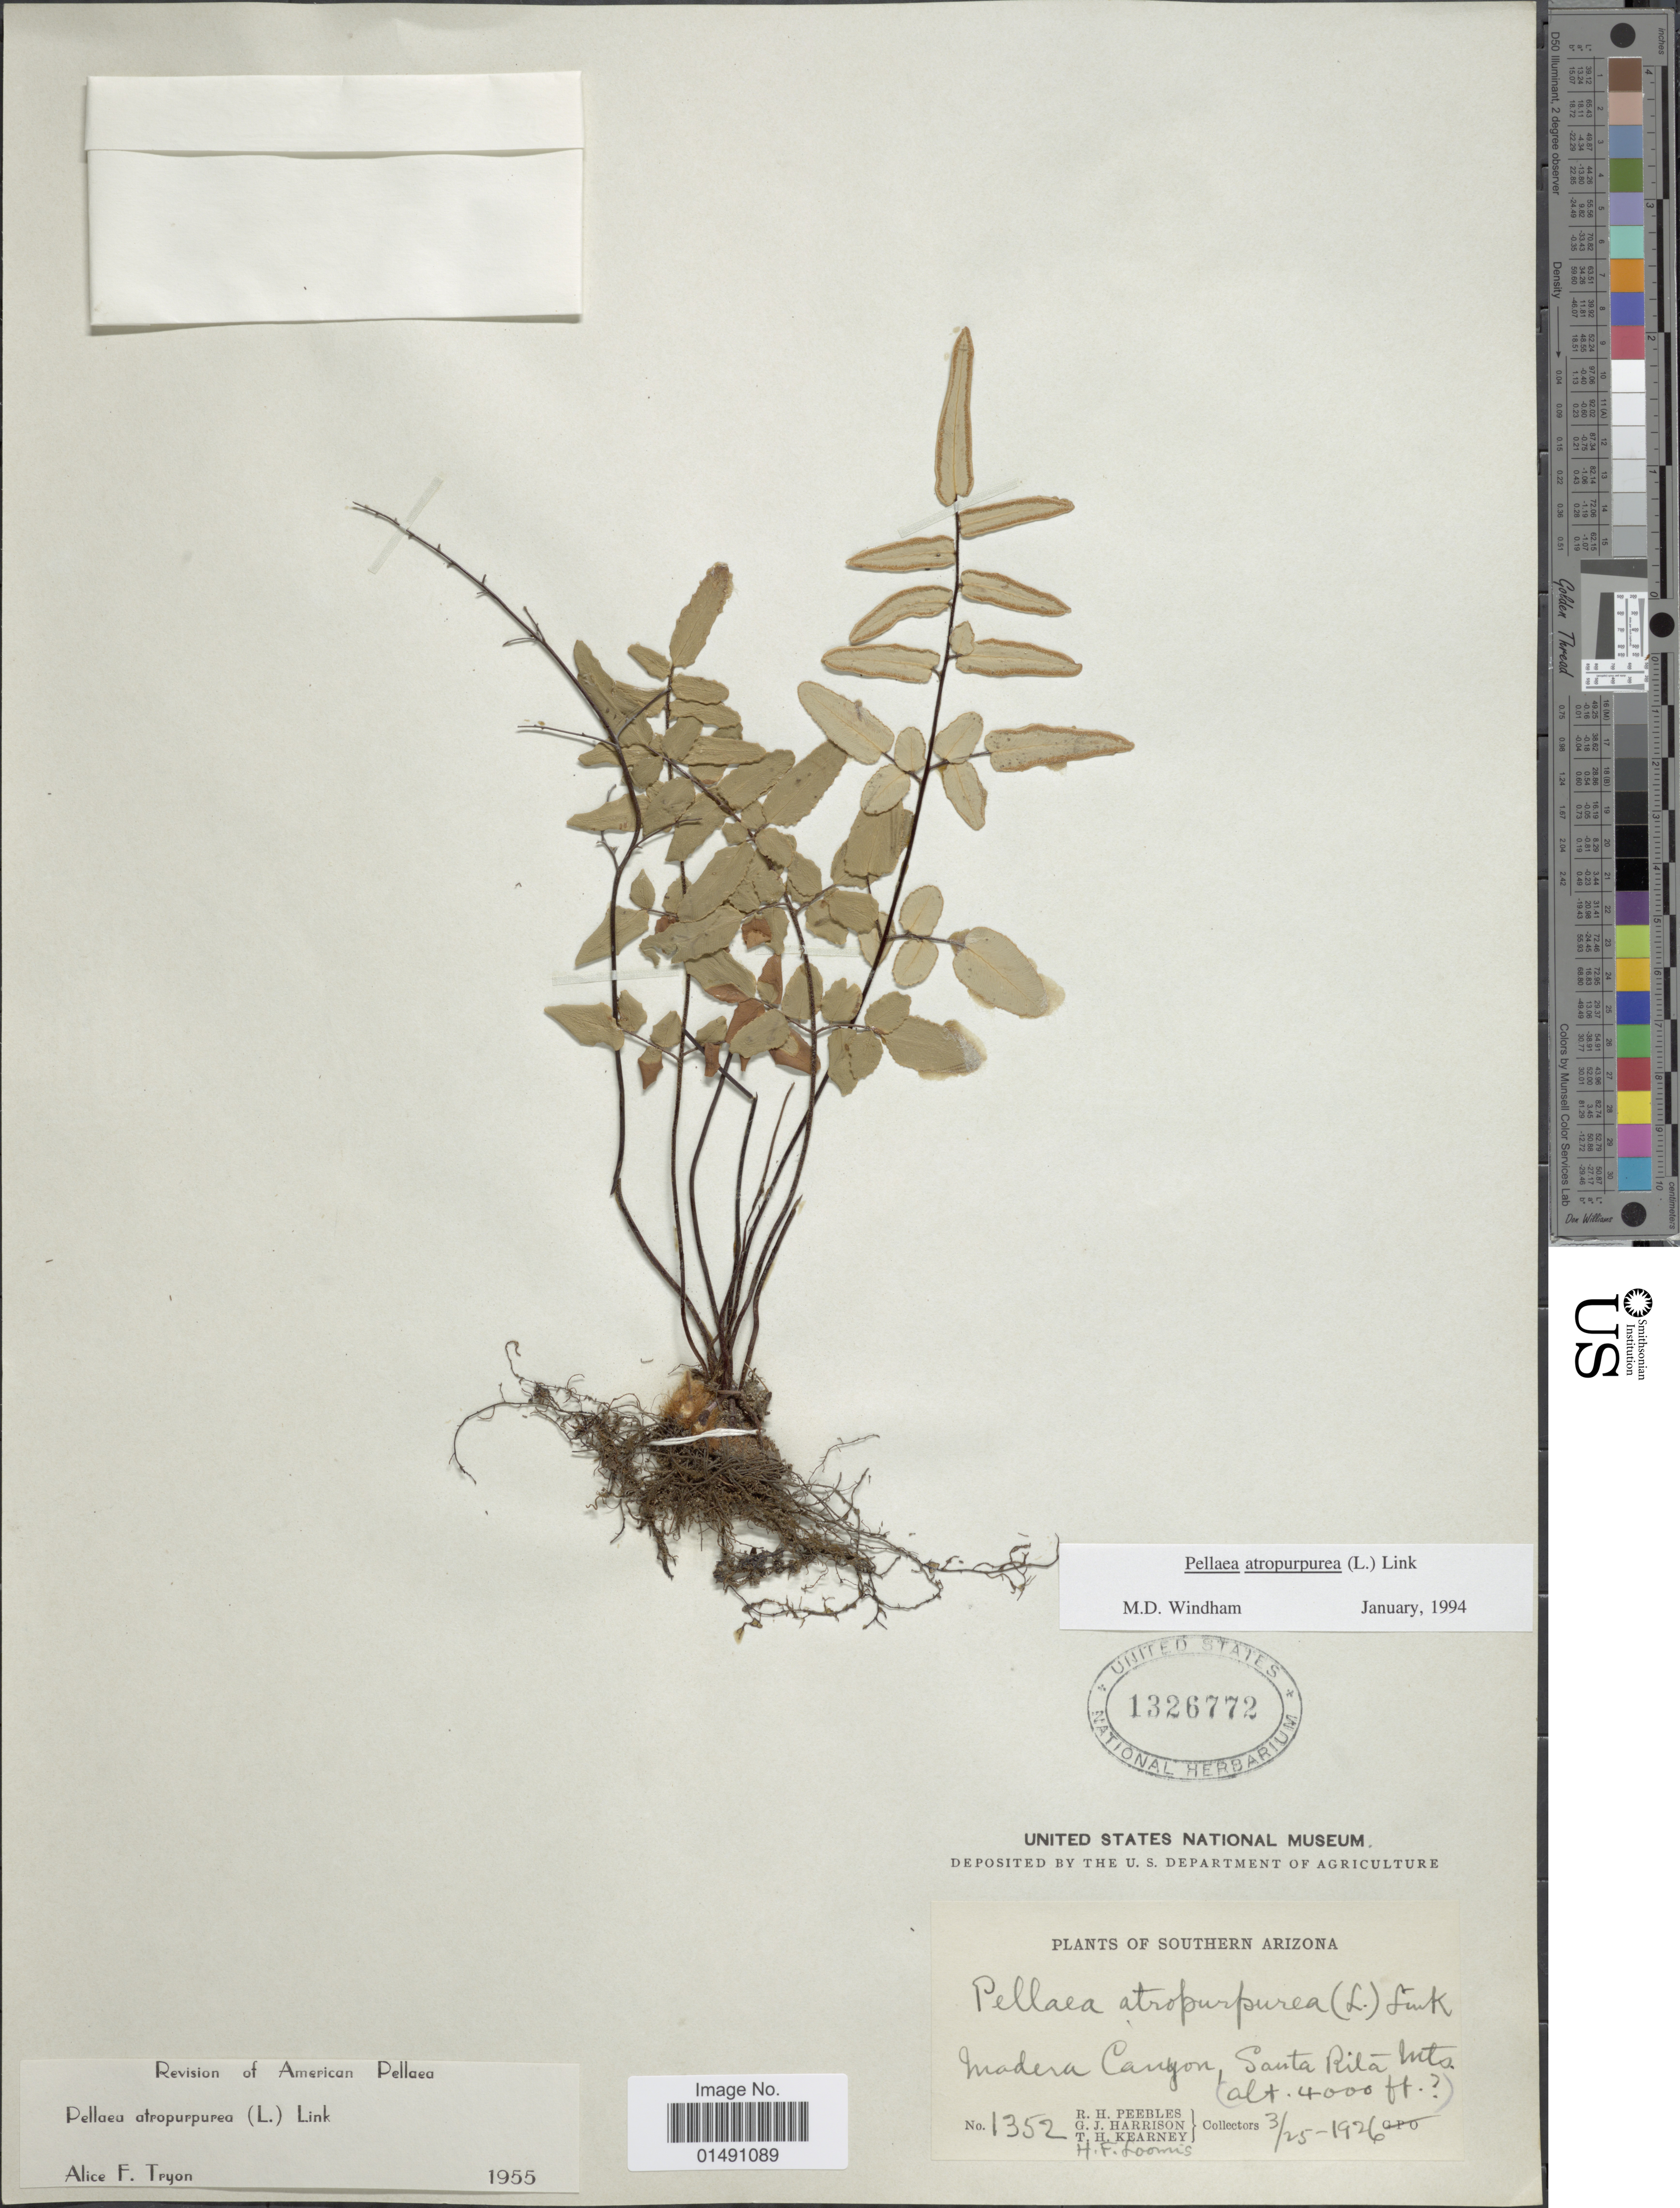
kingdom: Plantae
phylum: Tracheophyta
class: Polypodiopsida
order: Polypodiales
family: Pteridaceae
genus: Pellaea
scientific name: Pellaea atropurpurea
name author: (L.) Link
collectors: R. H. Peebles, G. J. Harrison, T. H. Kearney & H. F. Loomis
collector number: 1352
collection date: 1926-03-25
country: United States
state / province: Arizona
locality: Southern, Madera Canyon, Santa Rita Mts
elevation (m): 1219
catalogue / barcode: US 1326772